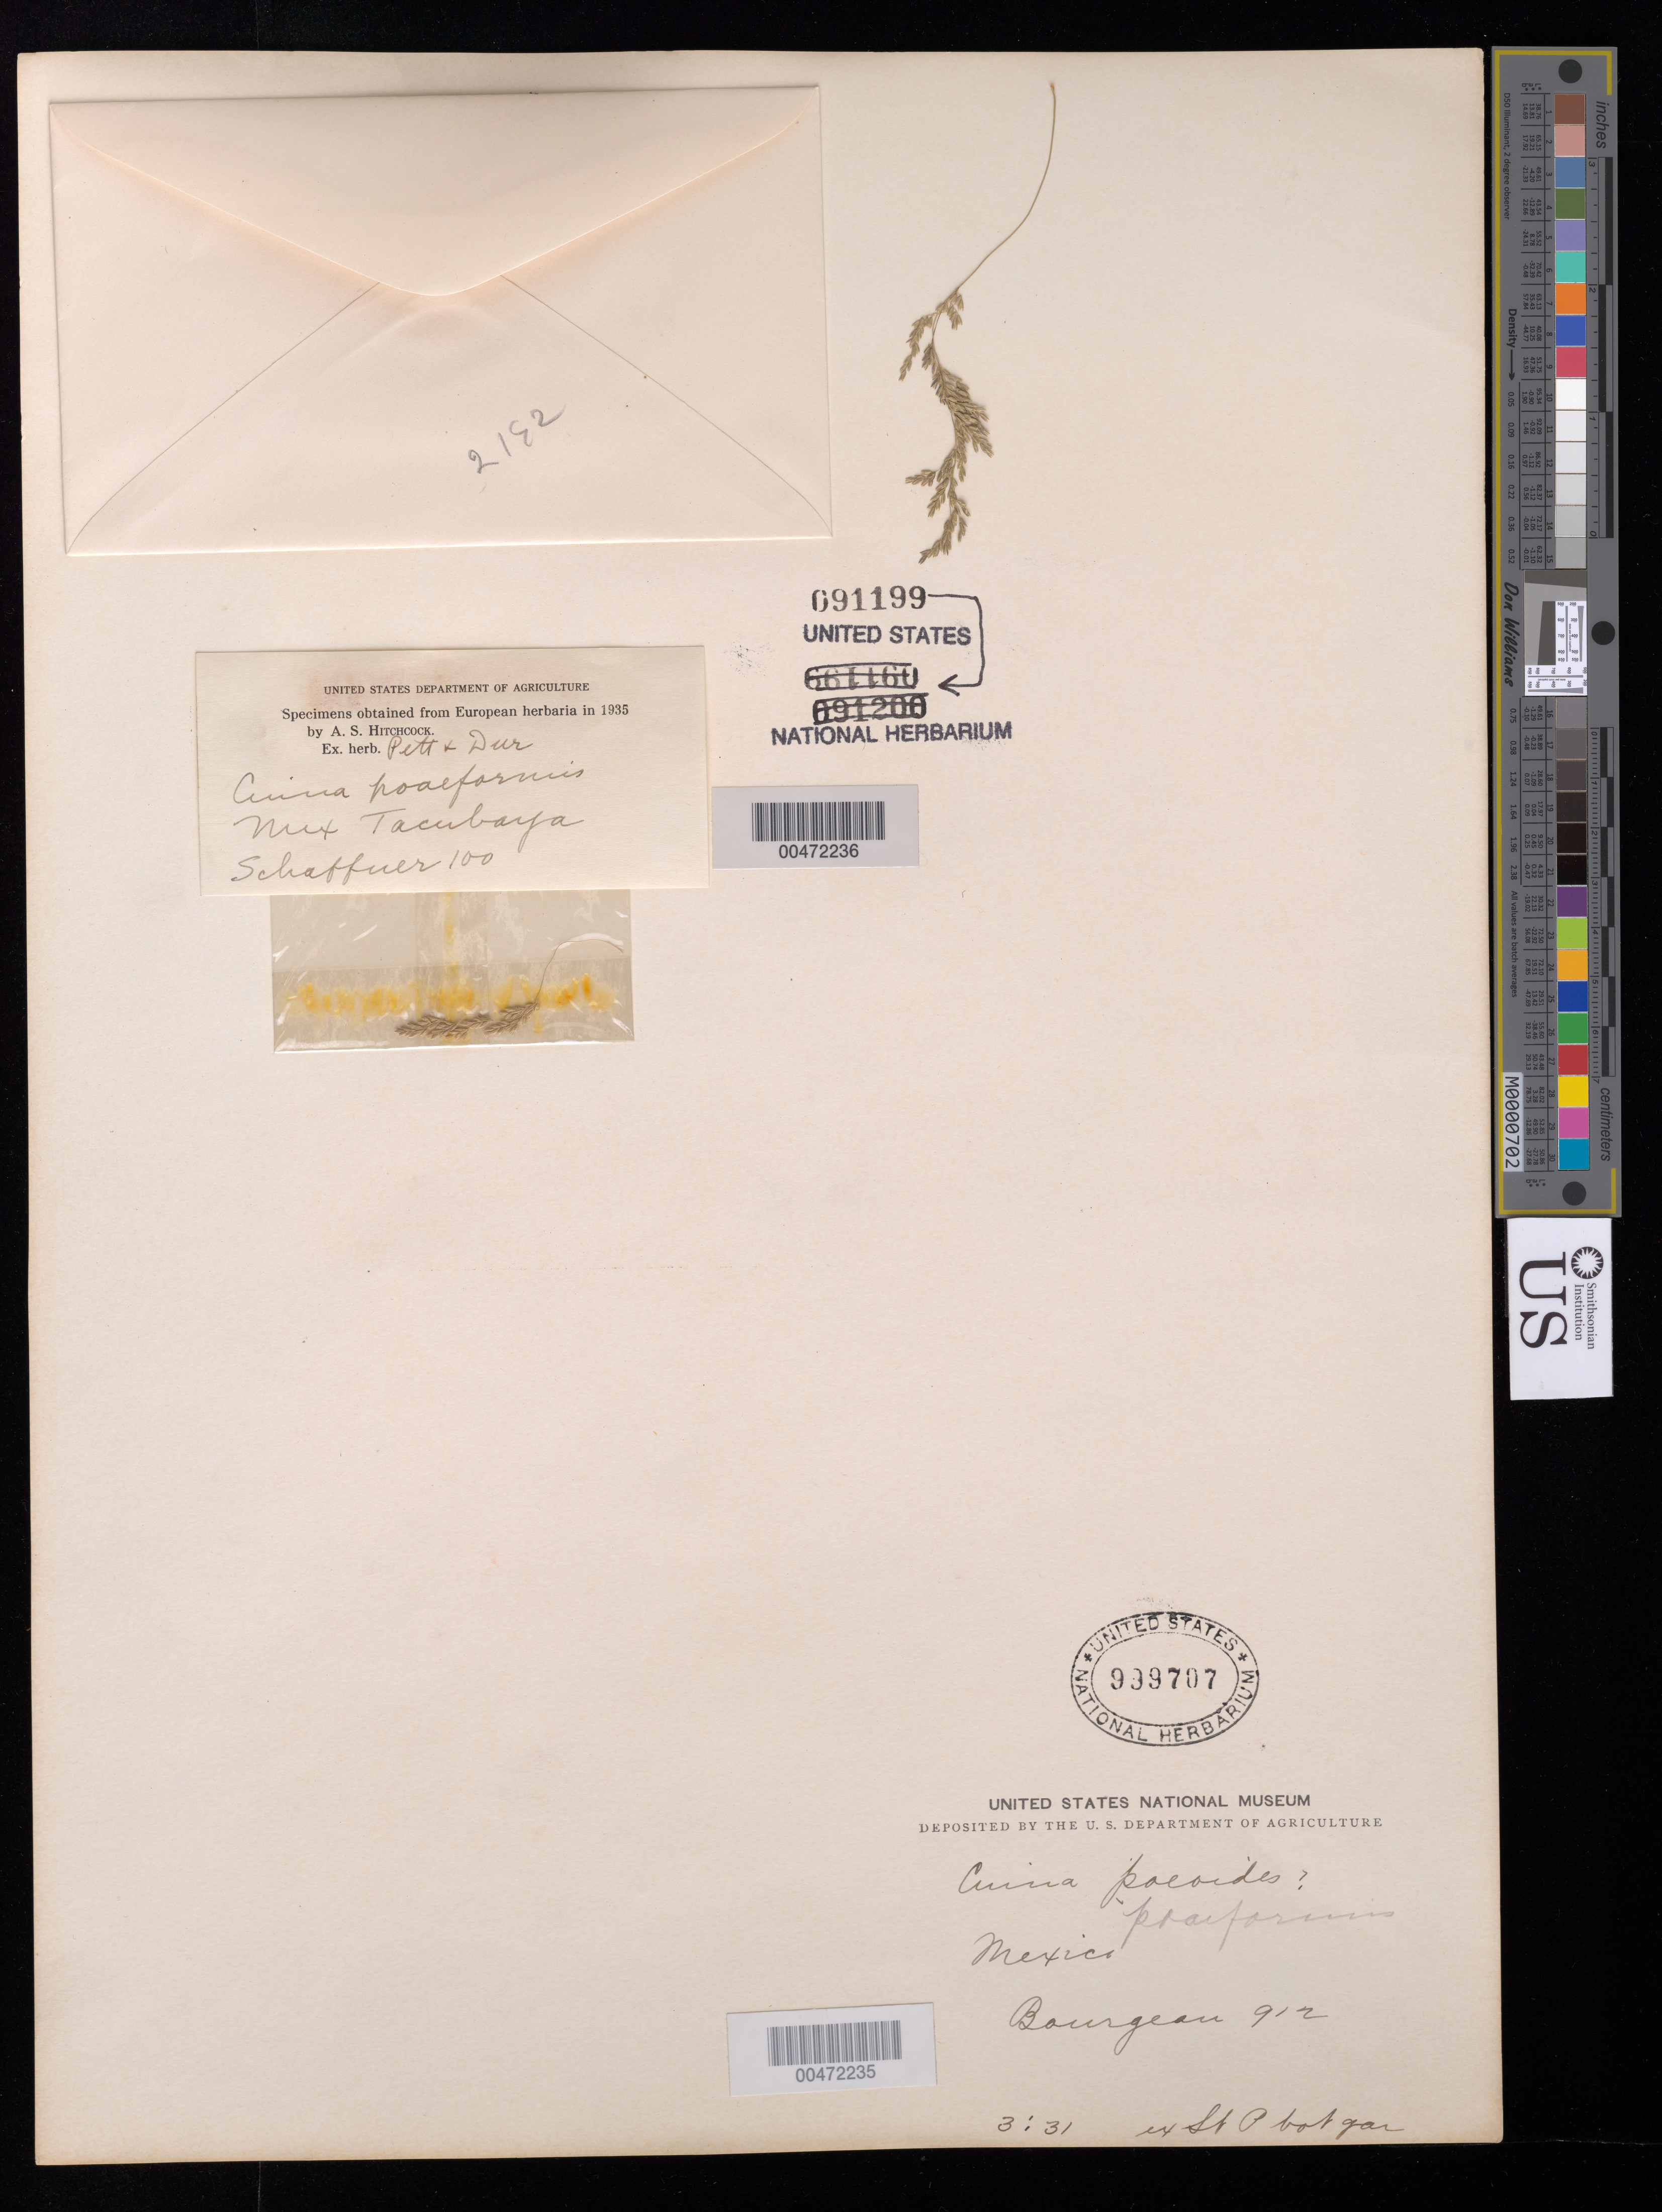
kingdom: Plantae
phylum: Tracheophyta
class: Liliopsida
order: Poales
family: Poaceae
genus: Cinna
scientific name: Cinna poiformis (Kunth) Scribn. & Merr.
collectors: E. Bourgeau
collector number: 912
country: Mexico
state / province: Jalisco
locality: San Ramon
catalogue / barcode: US 999707